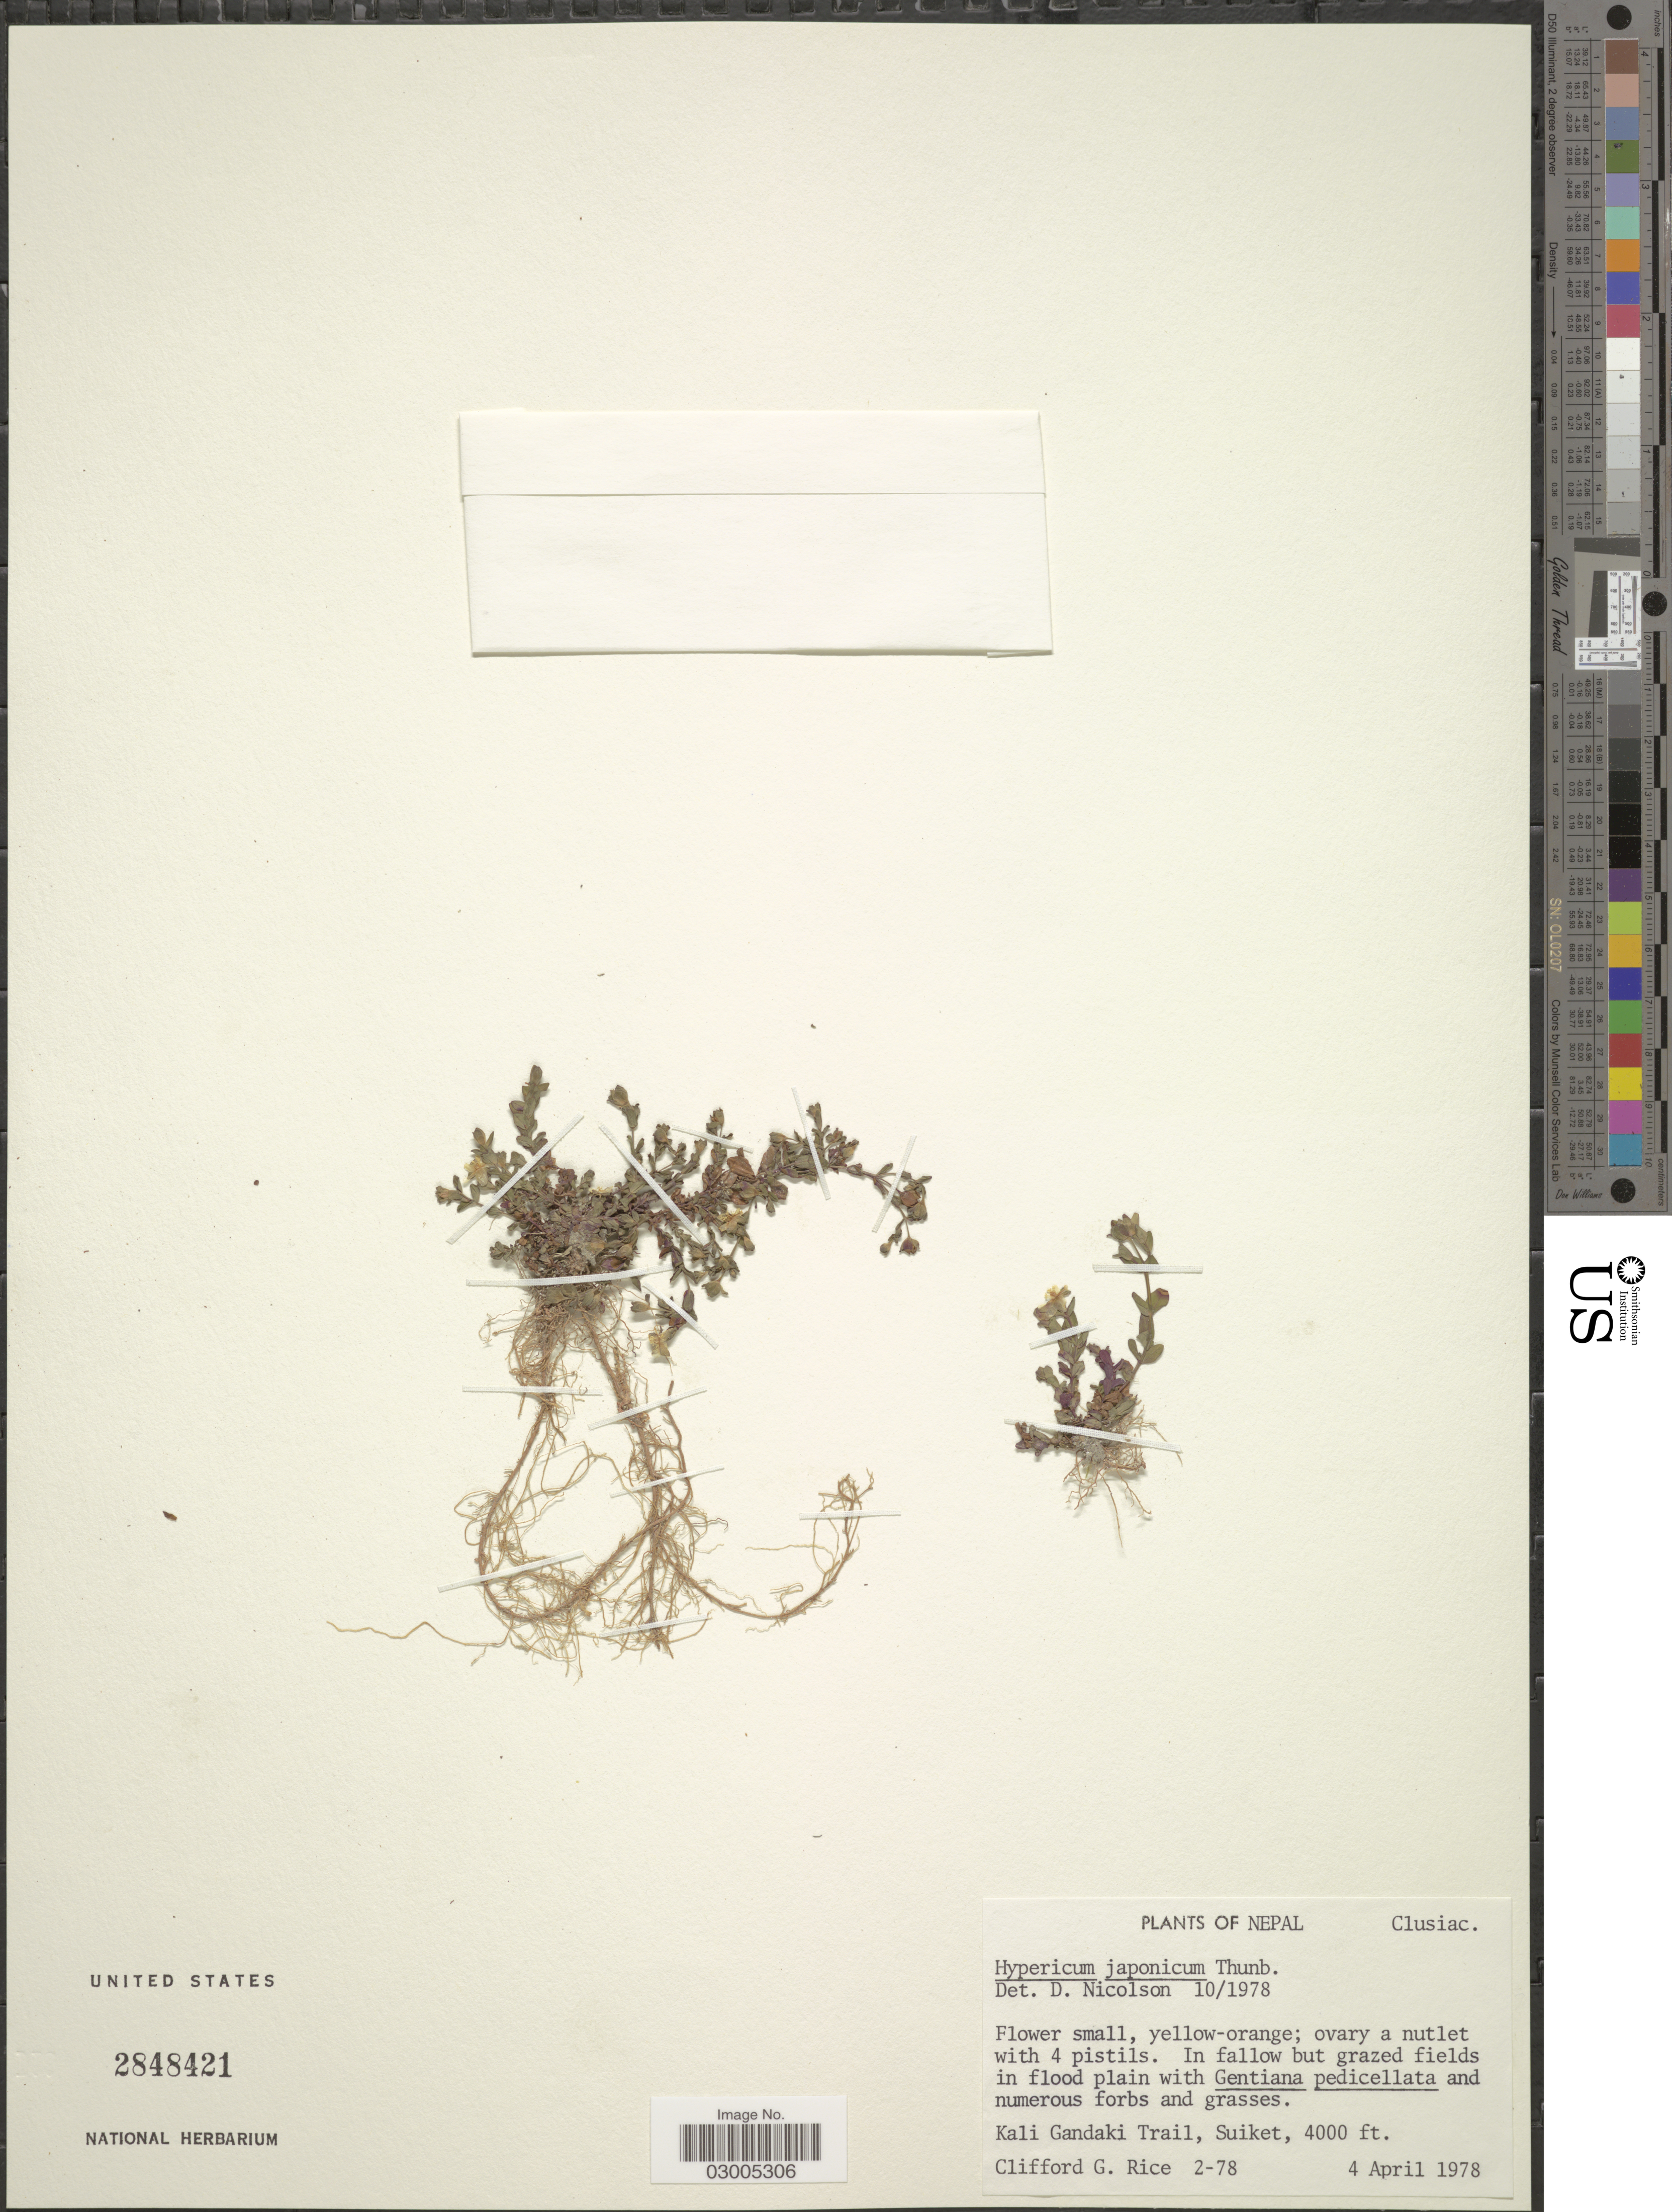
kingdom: Plantae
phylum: Tracheophyta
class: Magnoliopsida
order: Malpighiales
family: Hypericaceae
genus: Hypericum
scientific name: Hypericum japonicum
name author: Thunb.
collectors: C. G. Rice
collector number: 2-78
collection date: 1978-04-04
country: Nepal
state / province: Gandaki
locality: Kali Gandaki Trail, Suiket.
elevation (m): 1219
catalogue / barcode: US 2848421